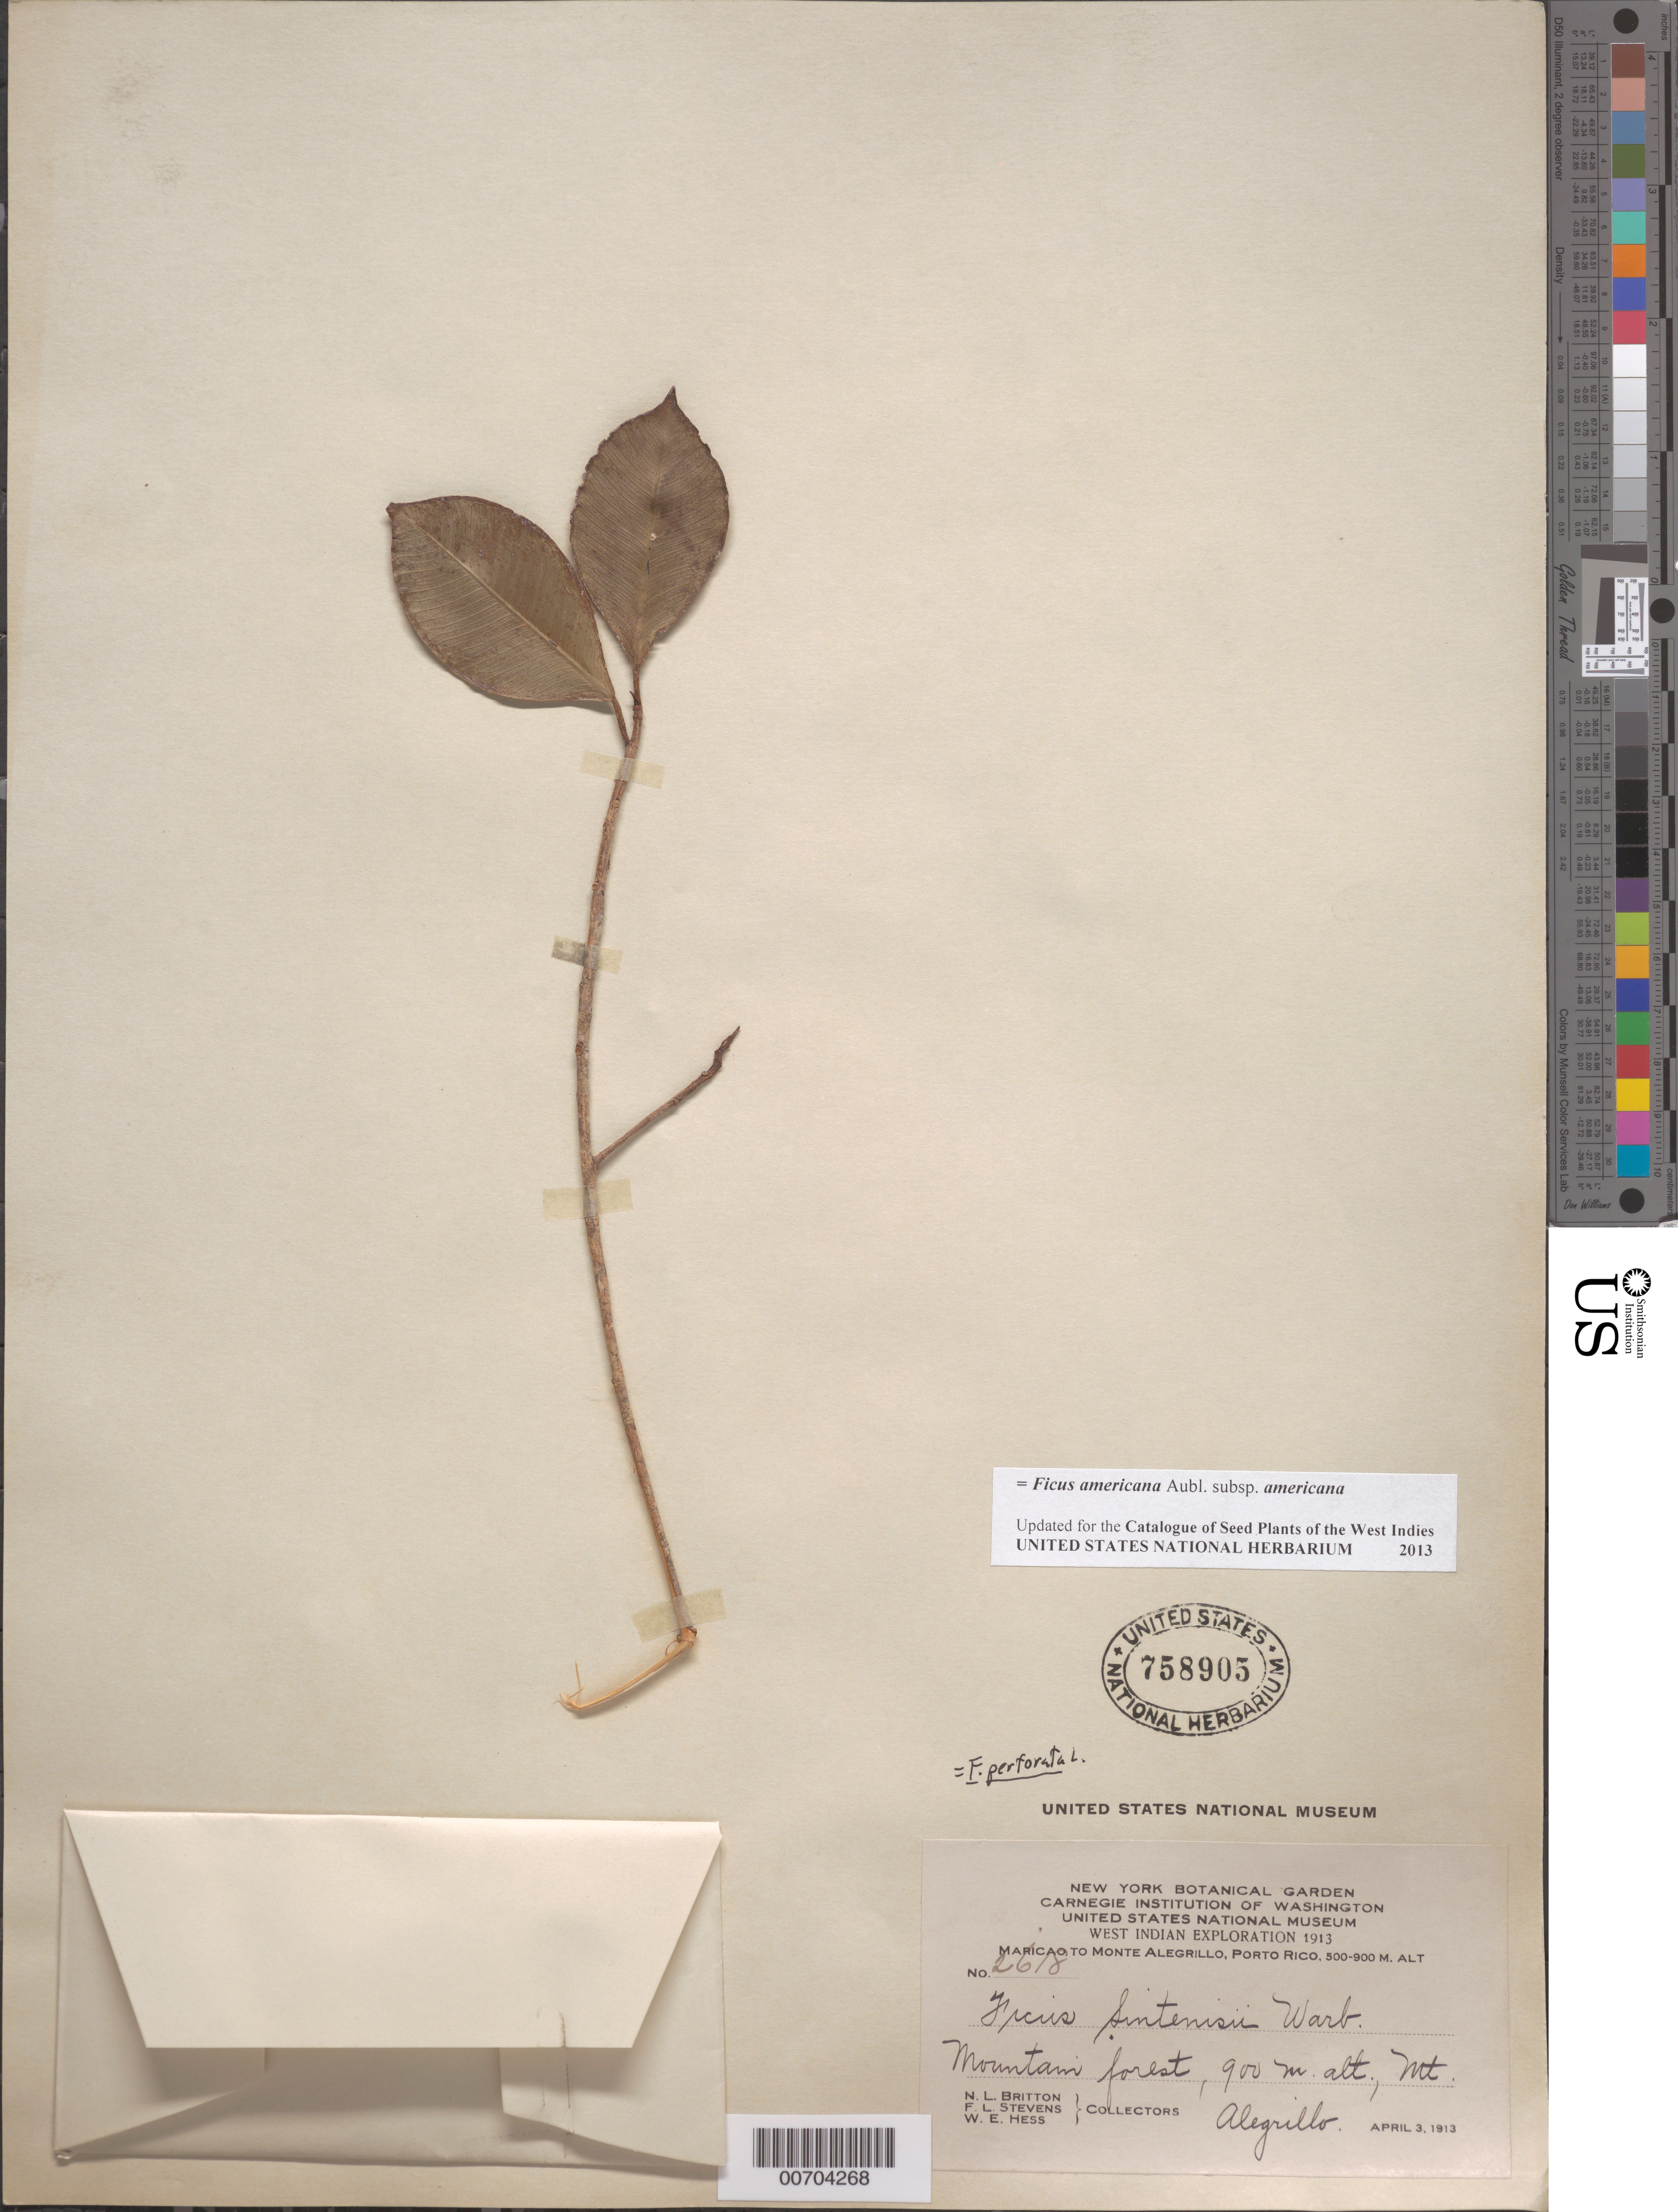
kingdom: Plantae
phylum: Tracheophyta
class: Magnoliopsida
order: Rosales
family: Moraceae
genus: Ficus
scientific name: Ficus perforata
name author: L.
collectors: N. Britton, F. L. Stevens & W. Hess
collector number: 2618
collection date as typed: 03 Apr 1913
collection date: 1913-04-03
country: Puerto Rico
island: Greater Antilles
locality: Maricao to Monte Alegrillo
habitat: Mountain forest, 900 m, Mt. Alegrillo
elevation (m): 500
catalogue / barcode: US 758905